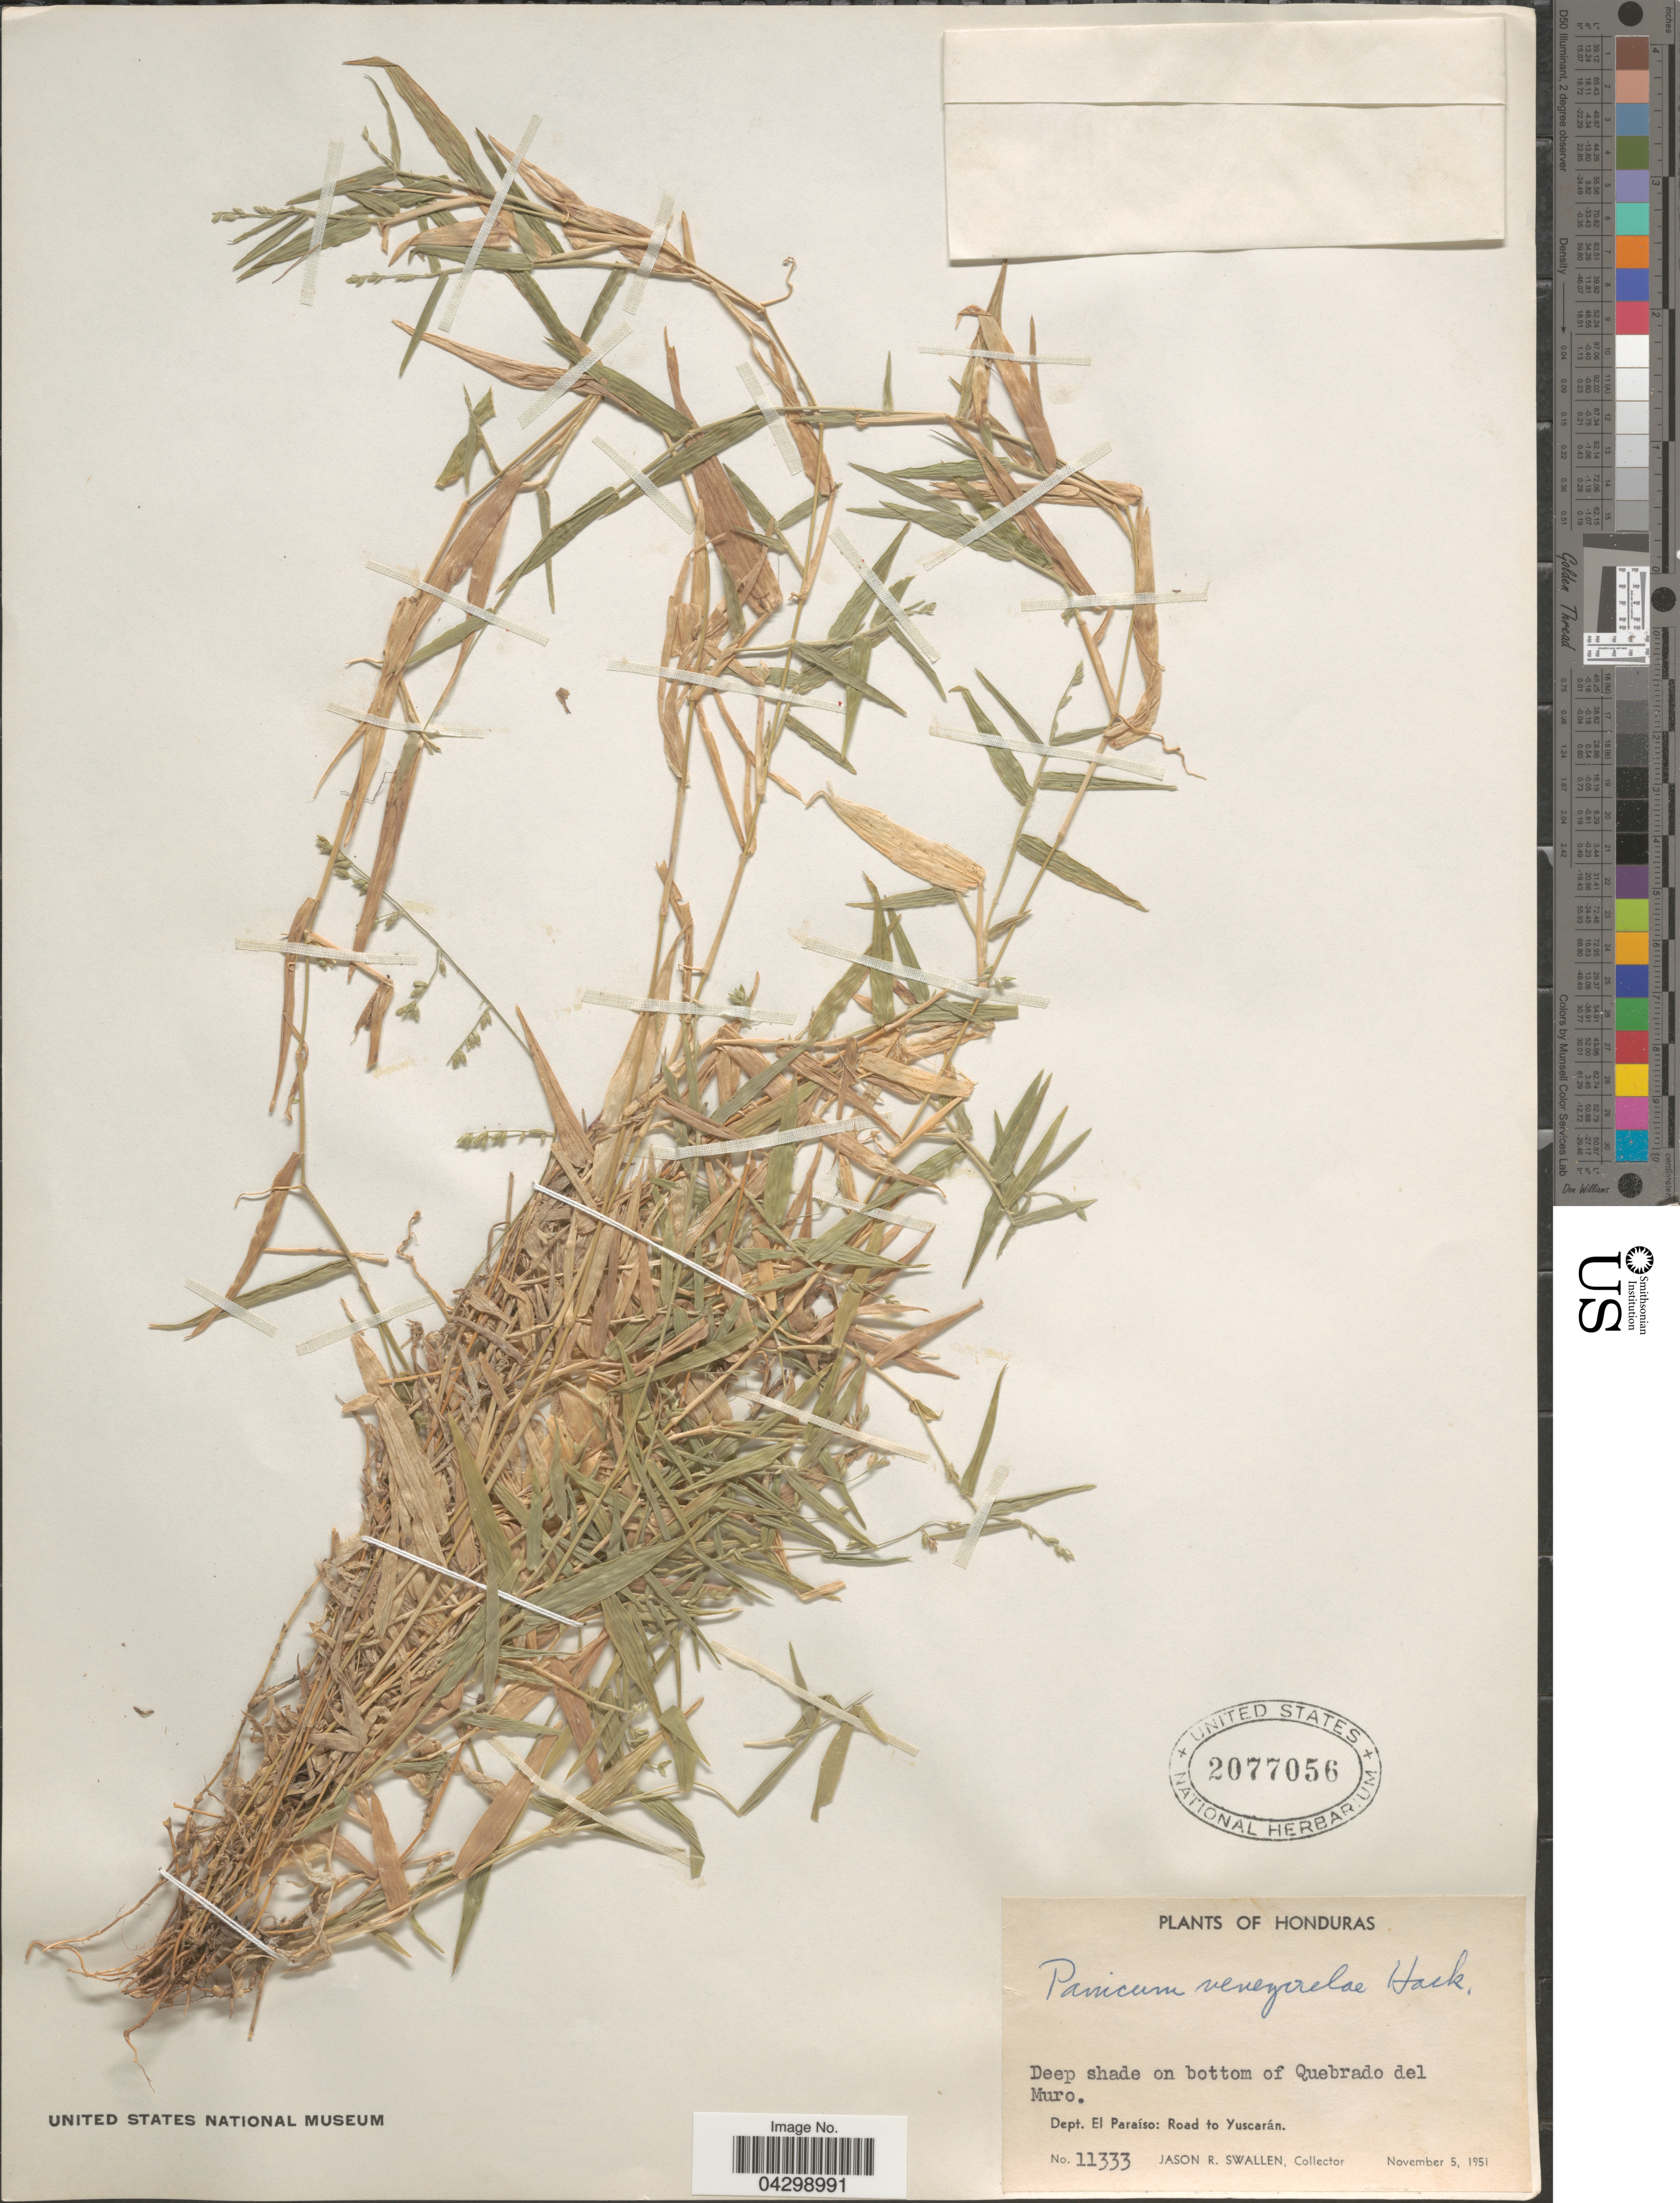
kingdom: Plantae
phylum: Tracheophyta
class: Liliopsida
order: Poales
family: Poaceae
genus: Panicum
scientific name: Panicum venezuelae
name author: Hack.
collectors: J. R. Swallen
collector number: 11333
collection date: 1951-11-05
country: Honduras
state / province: El Paraiso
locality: Deep shade on bottom of Quebrado del Muro. Dept. El Paraíso: Road to Yuscarán.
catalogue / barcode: US 2077056